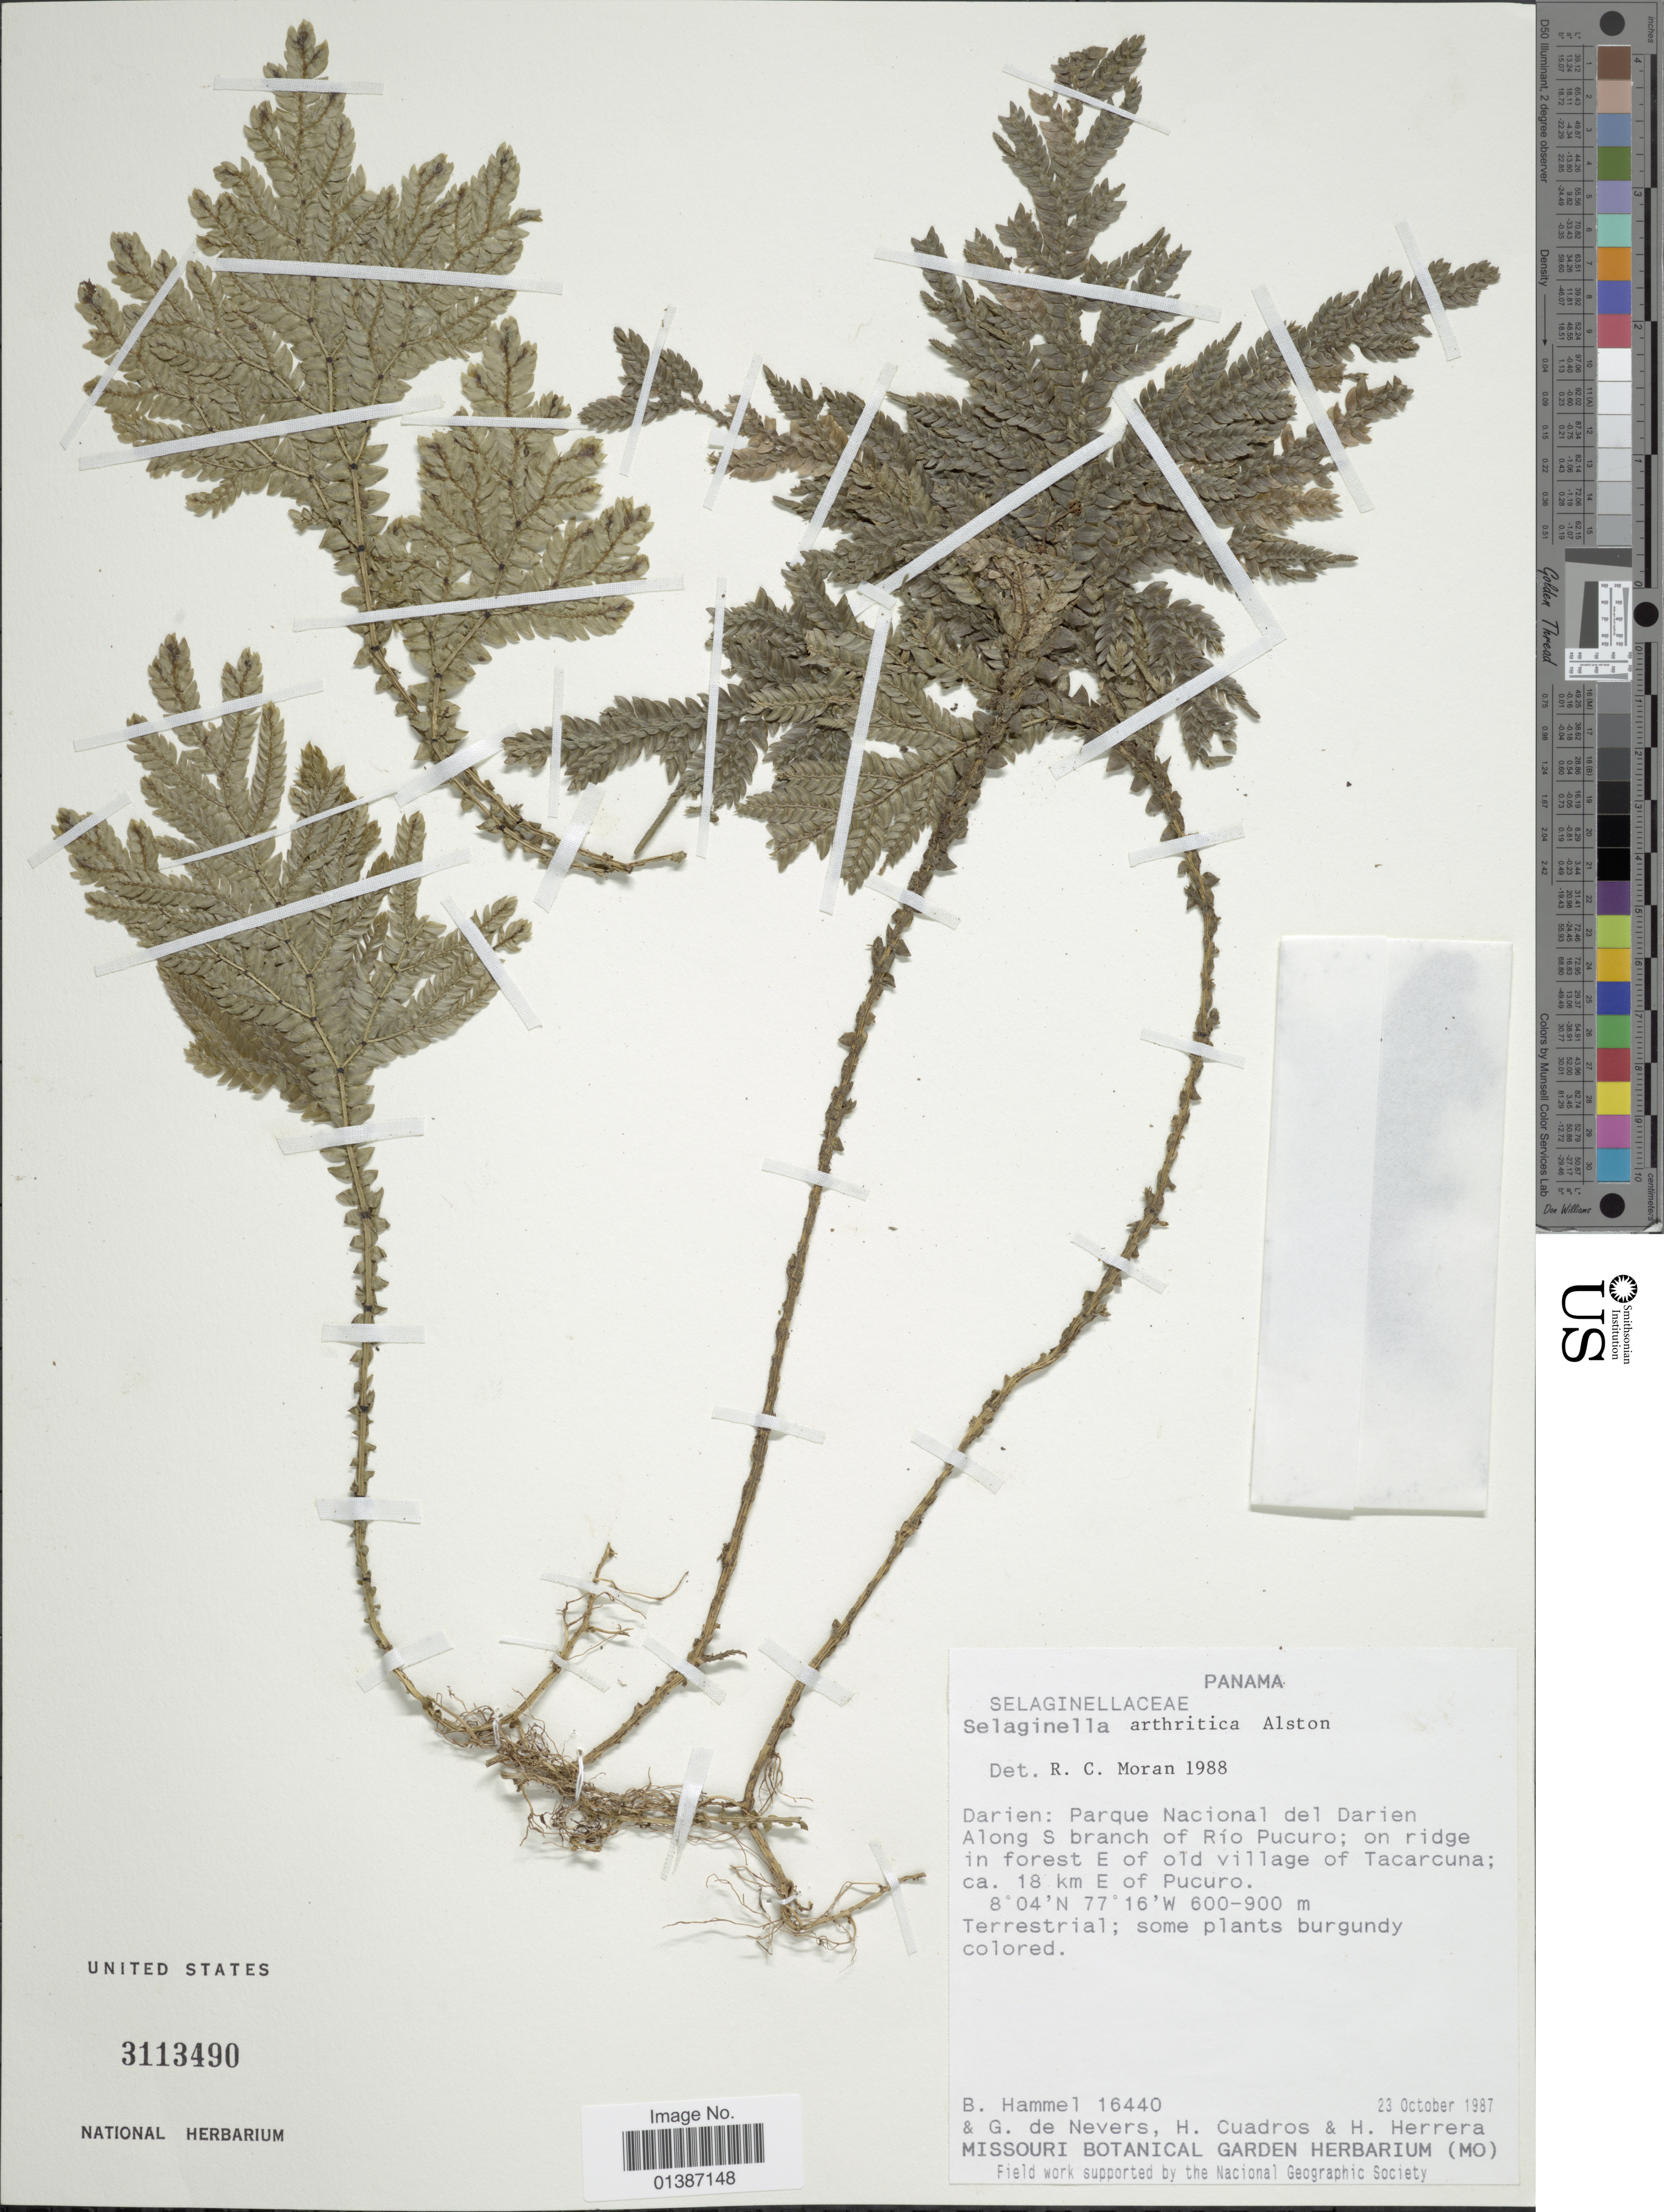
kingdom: Plantae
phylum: Tracheophyta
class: Lycopodiopsida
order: Selaginellales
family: Selaginellaceae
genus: Selaginella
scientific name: Selaginella arthritica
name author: Alston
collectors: B. Hammel, G. C. de Nevers, H. Cuadros & H. Herrera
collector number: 16440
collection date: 1987-10-23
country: Panama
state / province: Darién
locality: Darien: Parque Nacional del Darien. Along S branch of Río Pucuro; on ridge in forest E of old village of Tacarcuna; ca. 18 km E of Pucuro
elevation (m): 600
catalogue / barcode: US 3113490